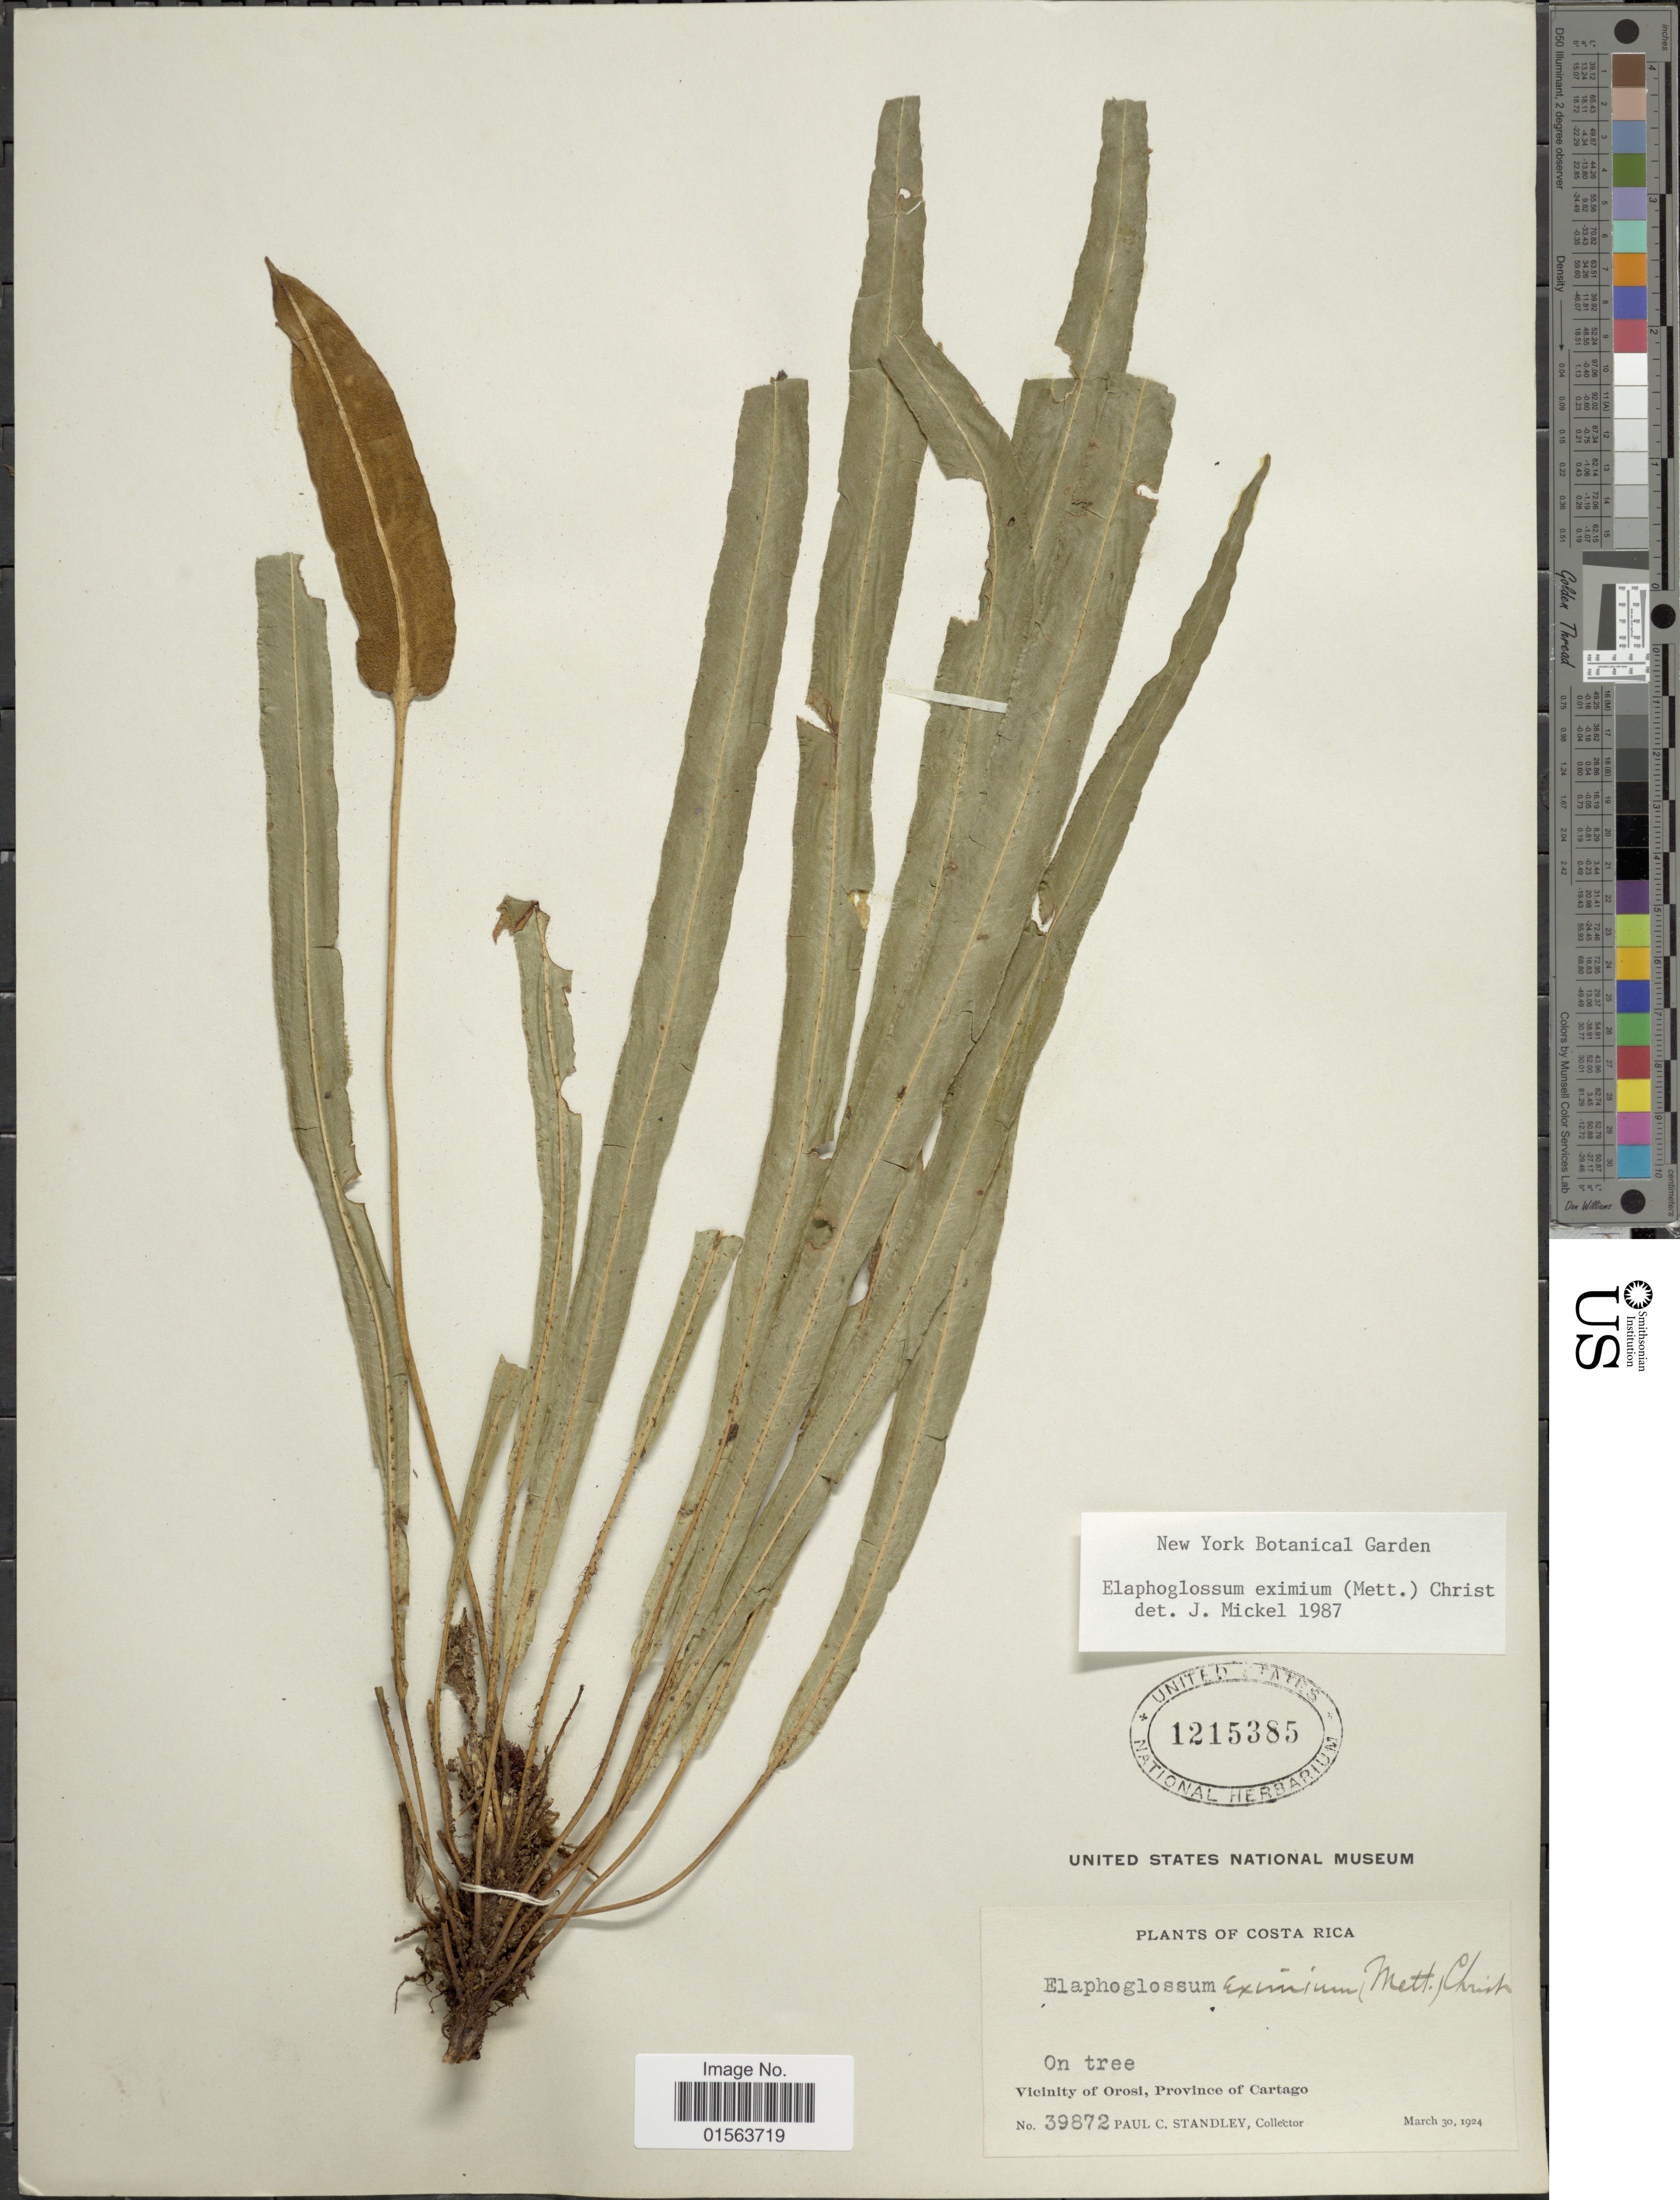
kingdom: Plantae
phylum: Tracheophyta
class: Polypodiopsida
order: Polypodiales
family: Dryopteridaceae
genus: Elaphoglossum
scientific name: Elaphoglossum eximium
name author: (Mett.) Christ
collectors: P. C. Standley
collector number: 39872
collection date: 1924-03-30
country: Costa Rica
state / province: Cartago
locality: Vicinity of Orosi, Province of Cartago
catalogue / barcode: US 1215385